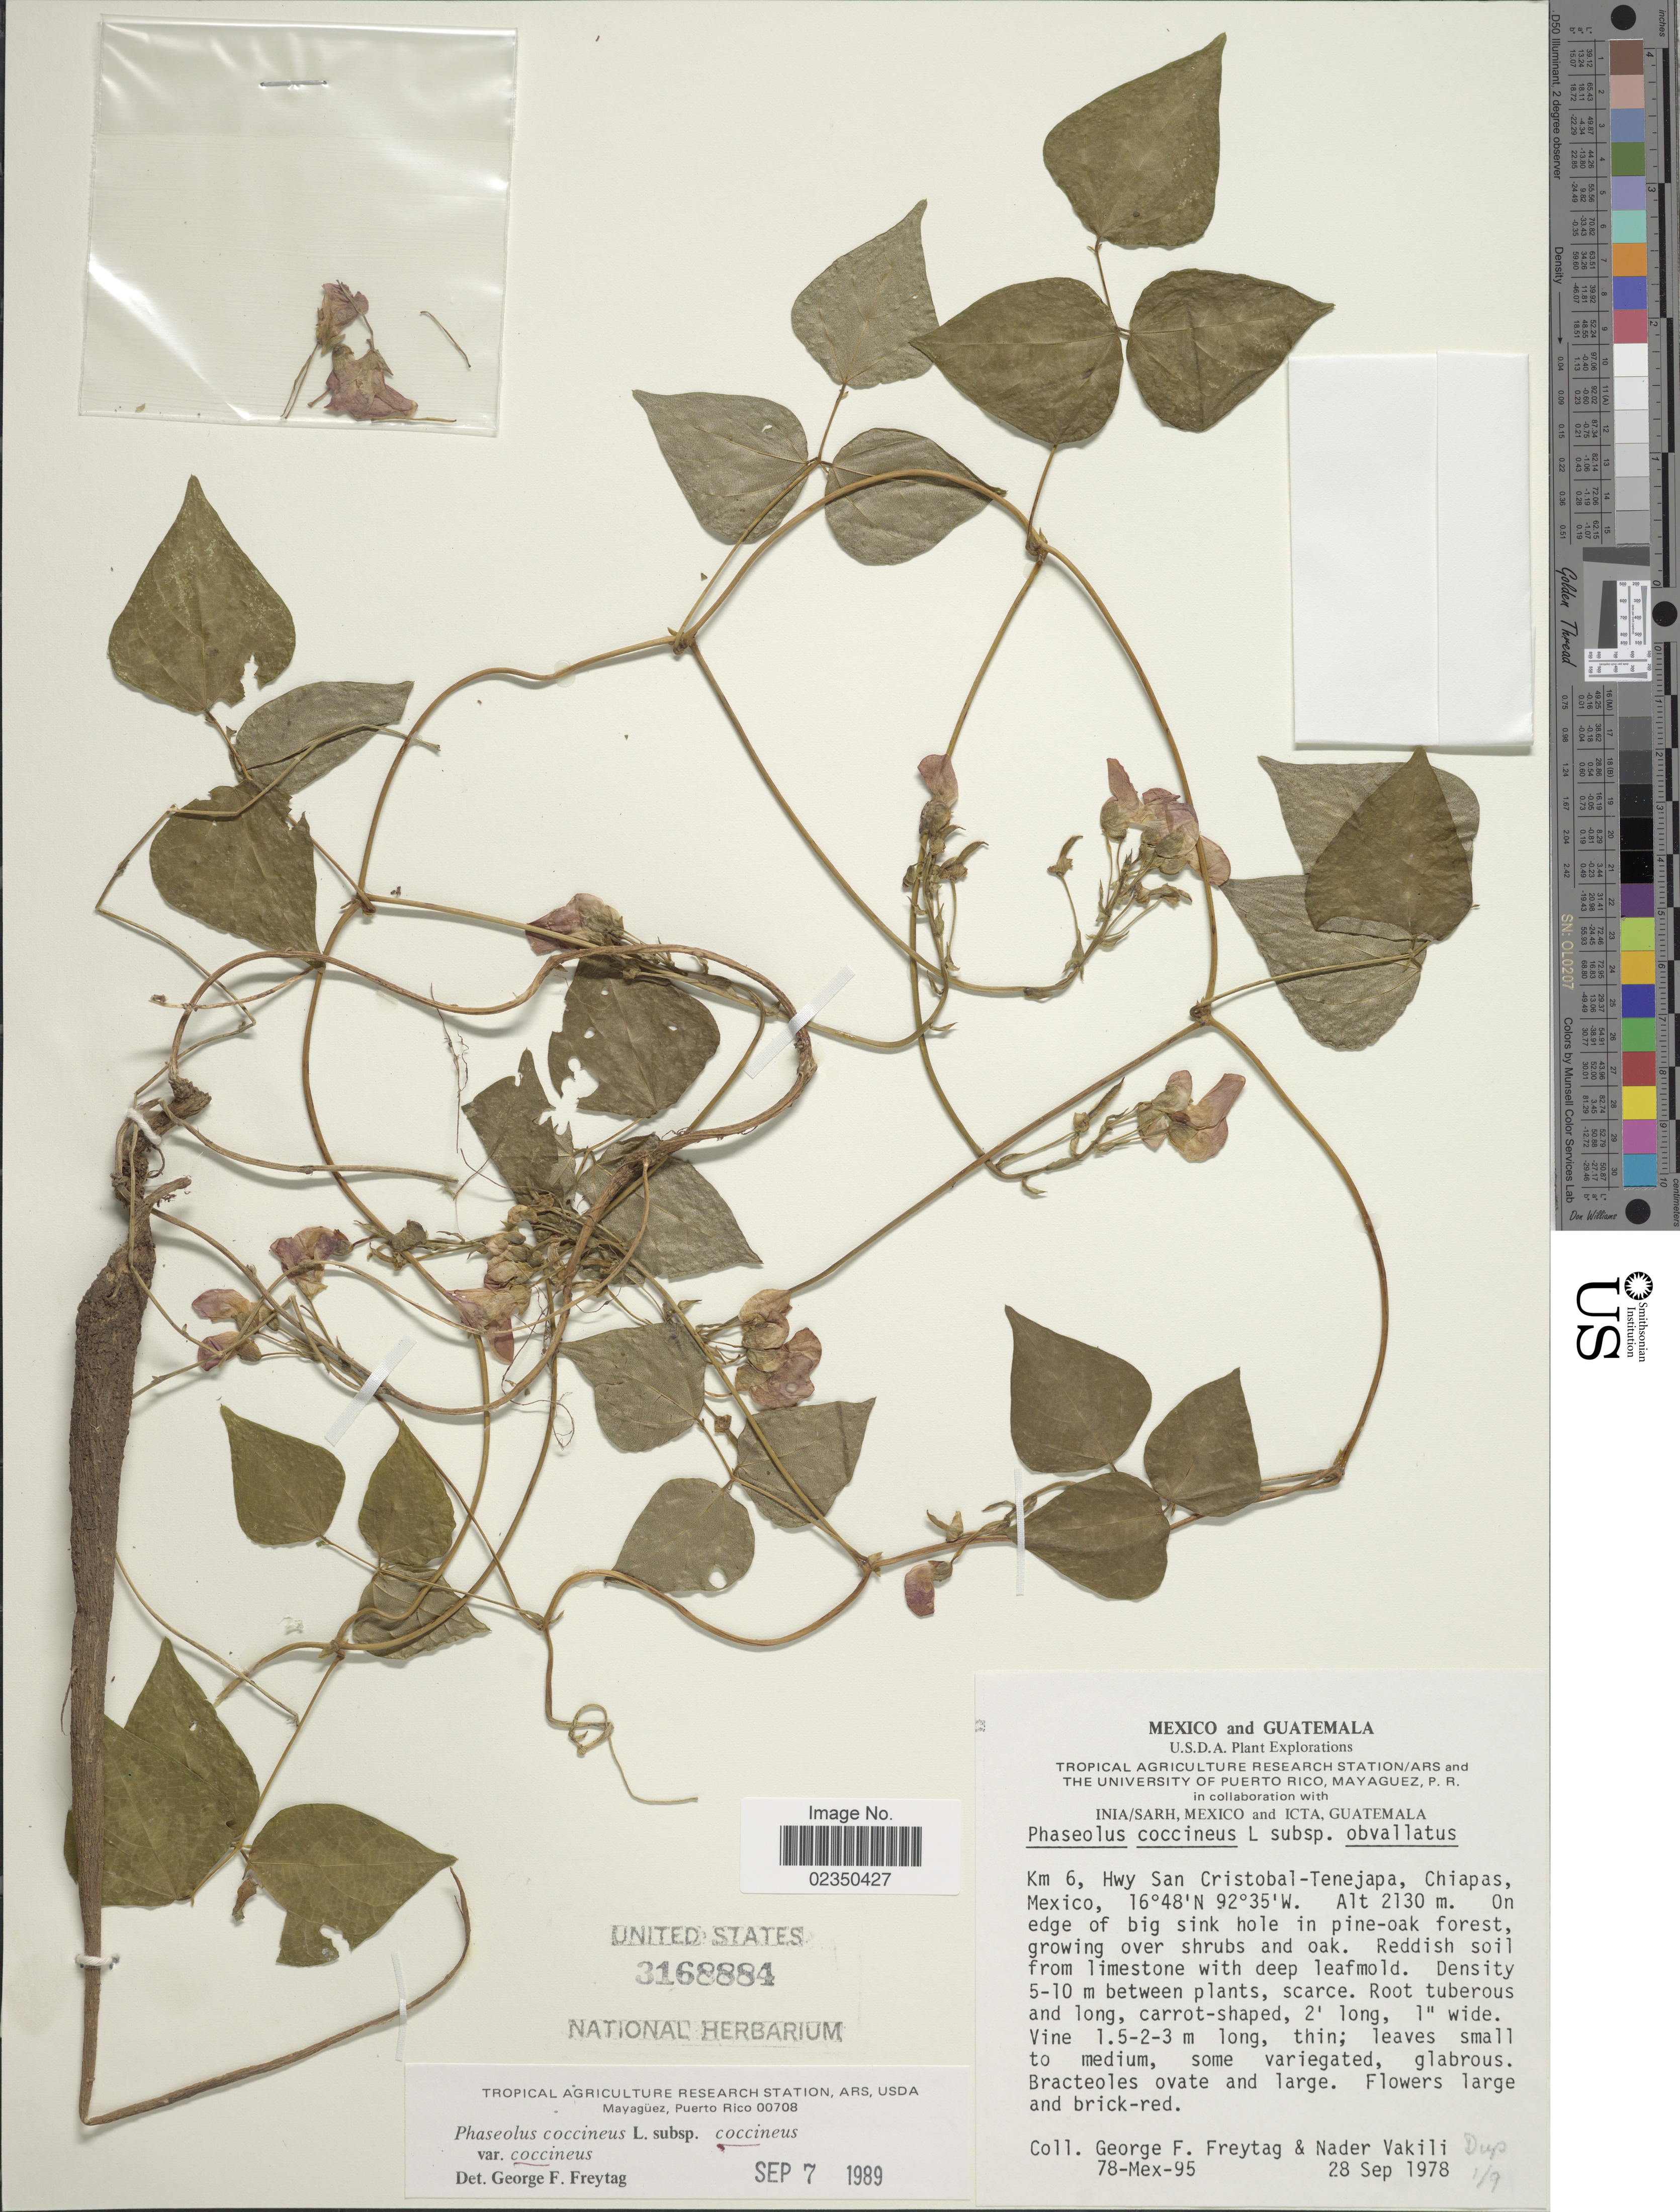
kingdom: Plantae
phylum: Tracheophyta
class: Magnoliopsida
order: Fabales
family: Fabaceae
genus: Phaseolus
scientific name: Phaseolus coccineus var. coccineus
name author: L.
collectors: G. F. Freytag & N. Vakili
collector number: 78-Mex-95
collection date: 1978-09-28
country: Mexico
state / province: Chiapas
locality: Km 6, Hwy San Cristobal-Tenejapa, on edge of big sink hole.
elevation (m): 2130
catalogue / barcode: US 3168884